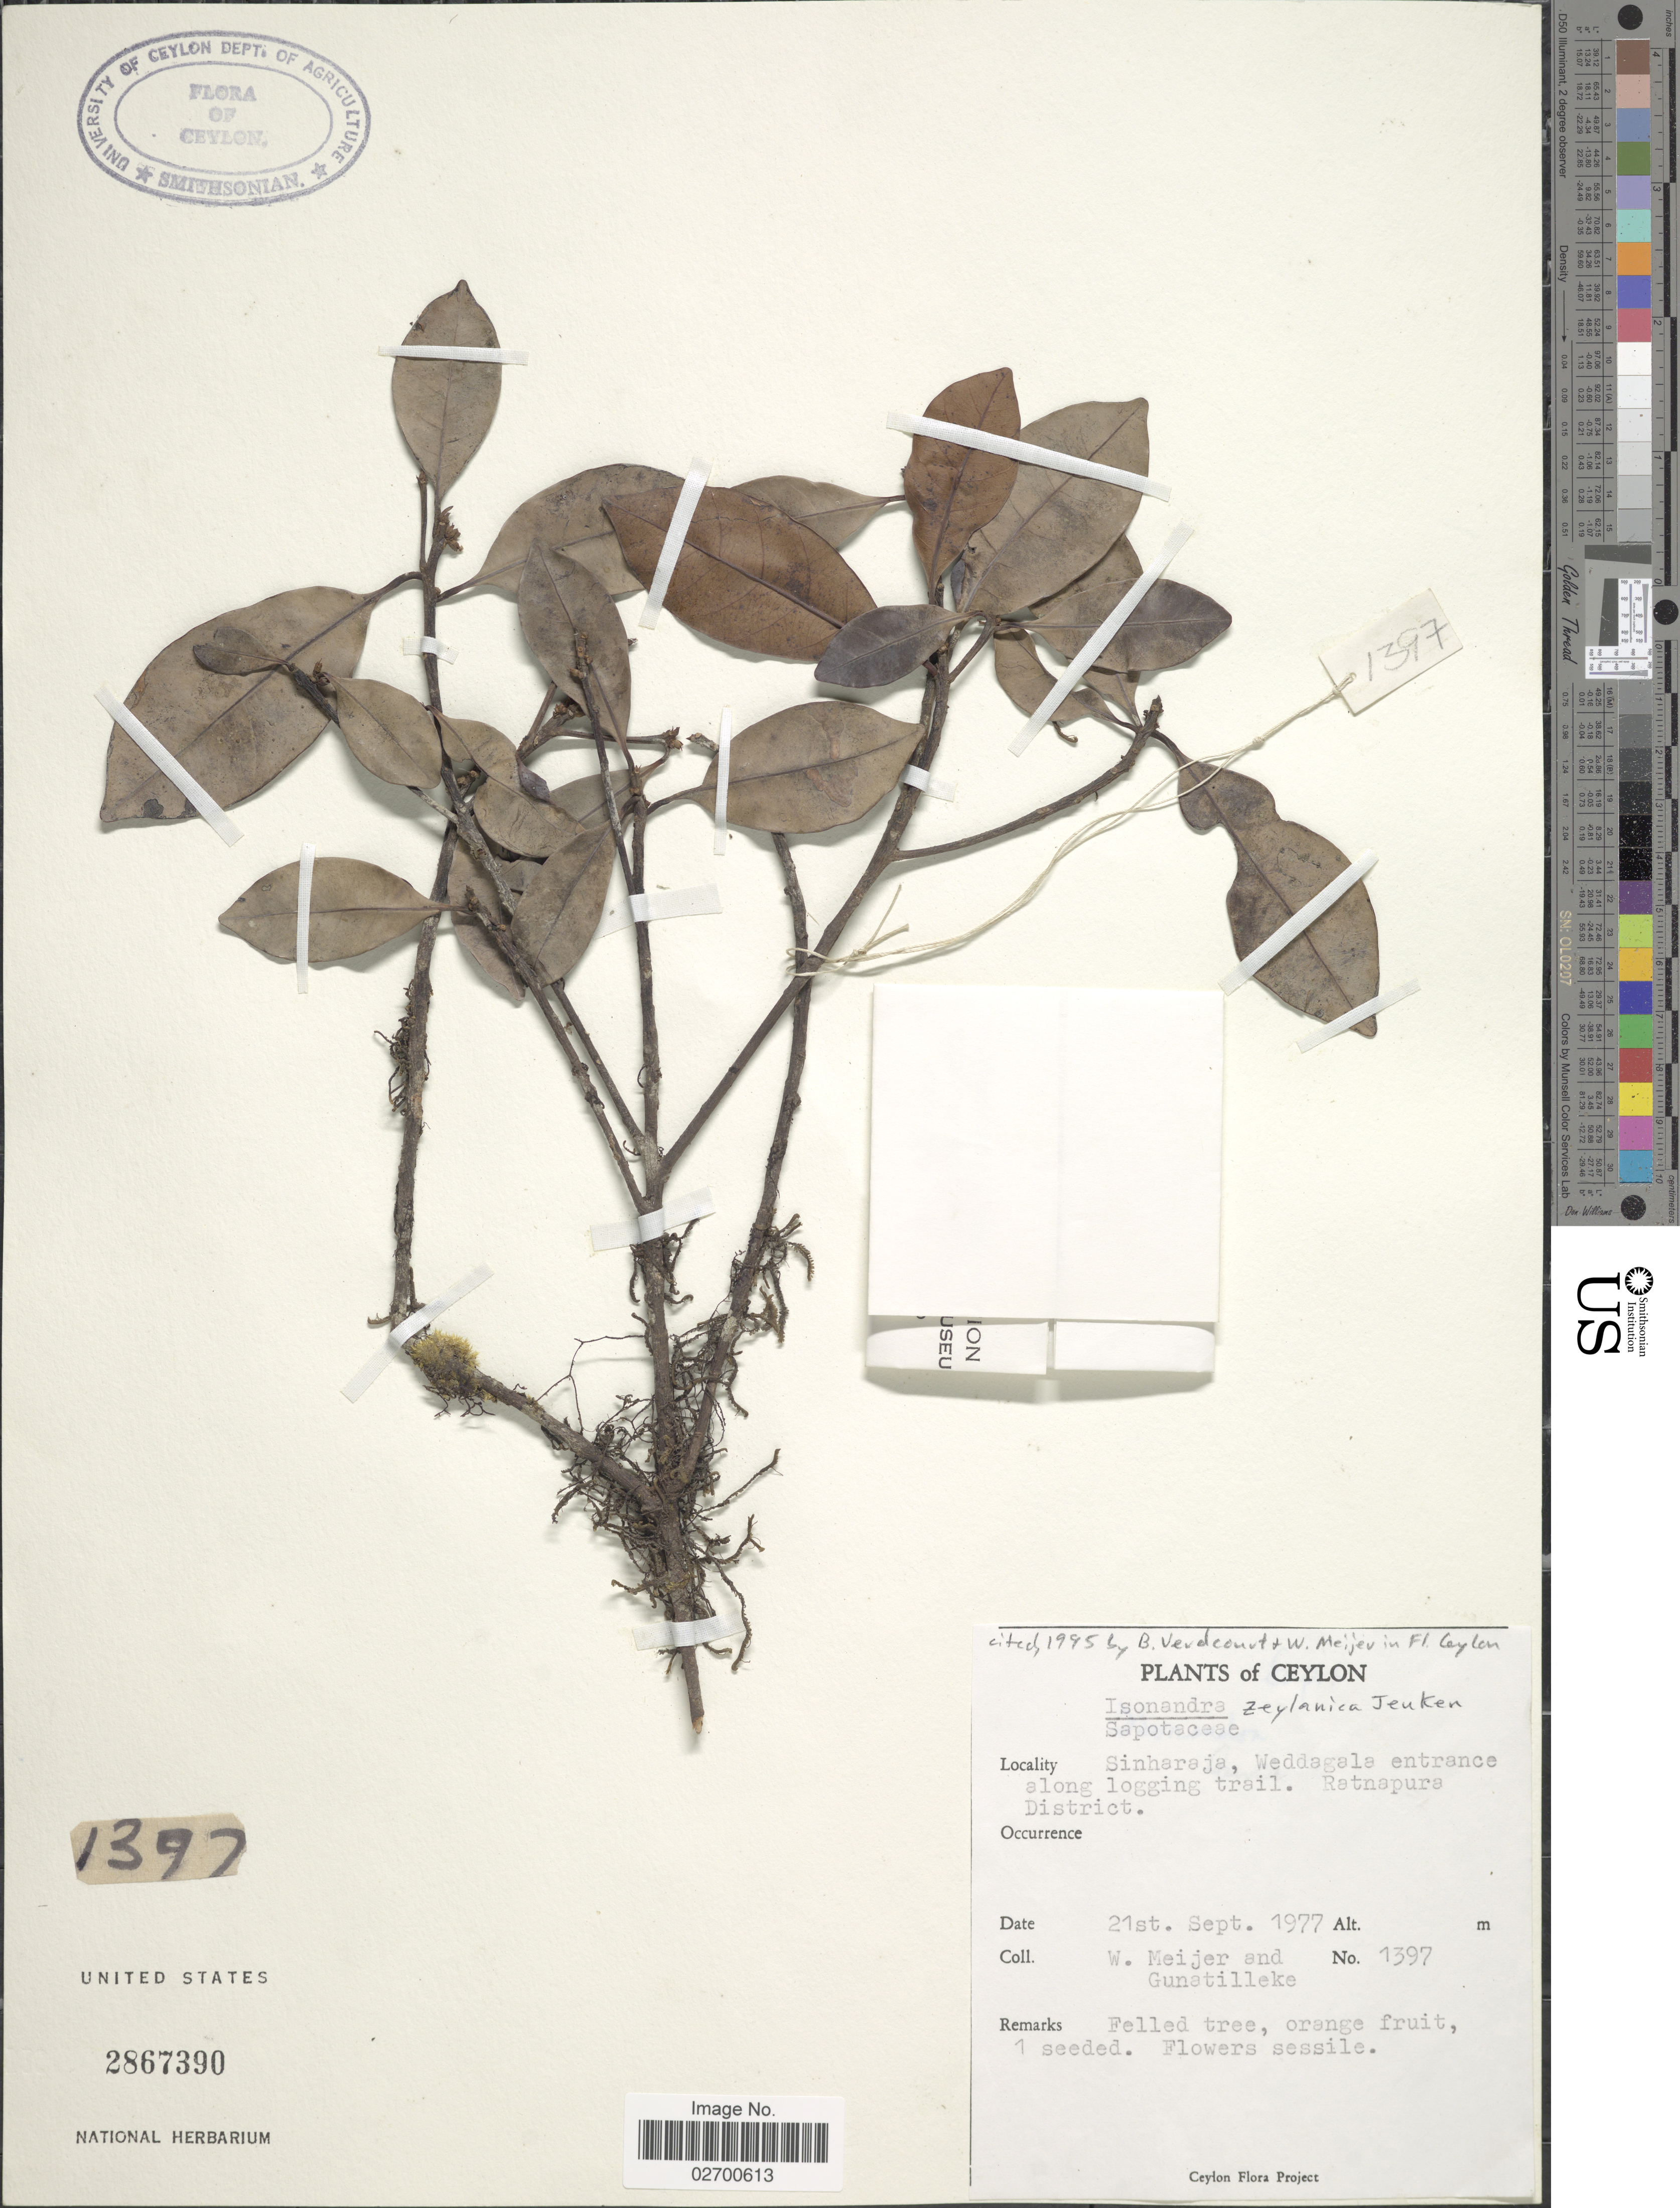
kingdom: Plantae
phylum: Tracheophyta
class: Magnoliopsida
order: Ericales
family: Sapotaceae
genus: Isonandra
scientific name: Isonandra zeylanica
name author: Jeuken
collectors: W. Meijer & -- Gunatilleke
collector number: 1397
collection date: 1977-09-21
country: Sri Lanka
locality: Sinharaja, Weddagala entrance along logging trail. Ratnapura District. Ceylon.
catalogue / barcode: US 2867390